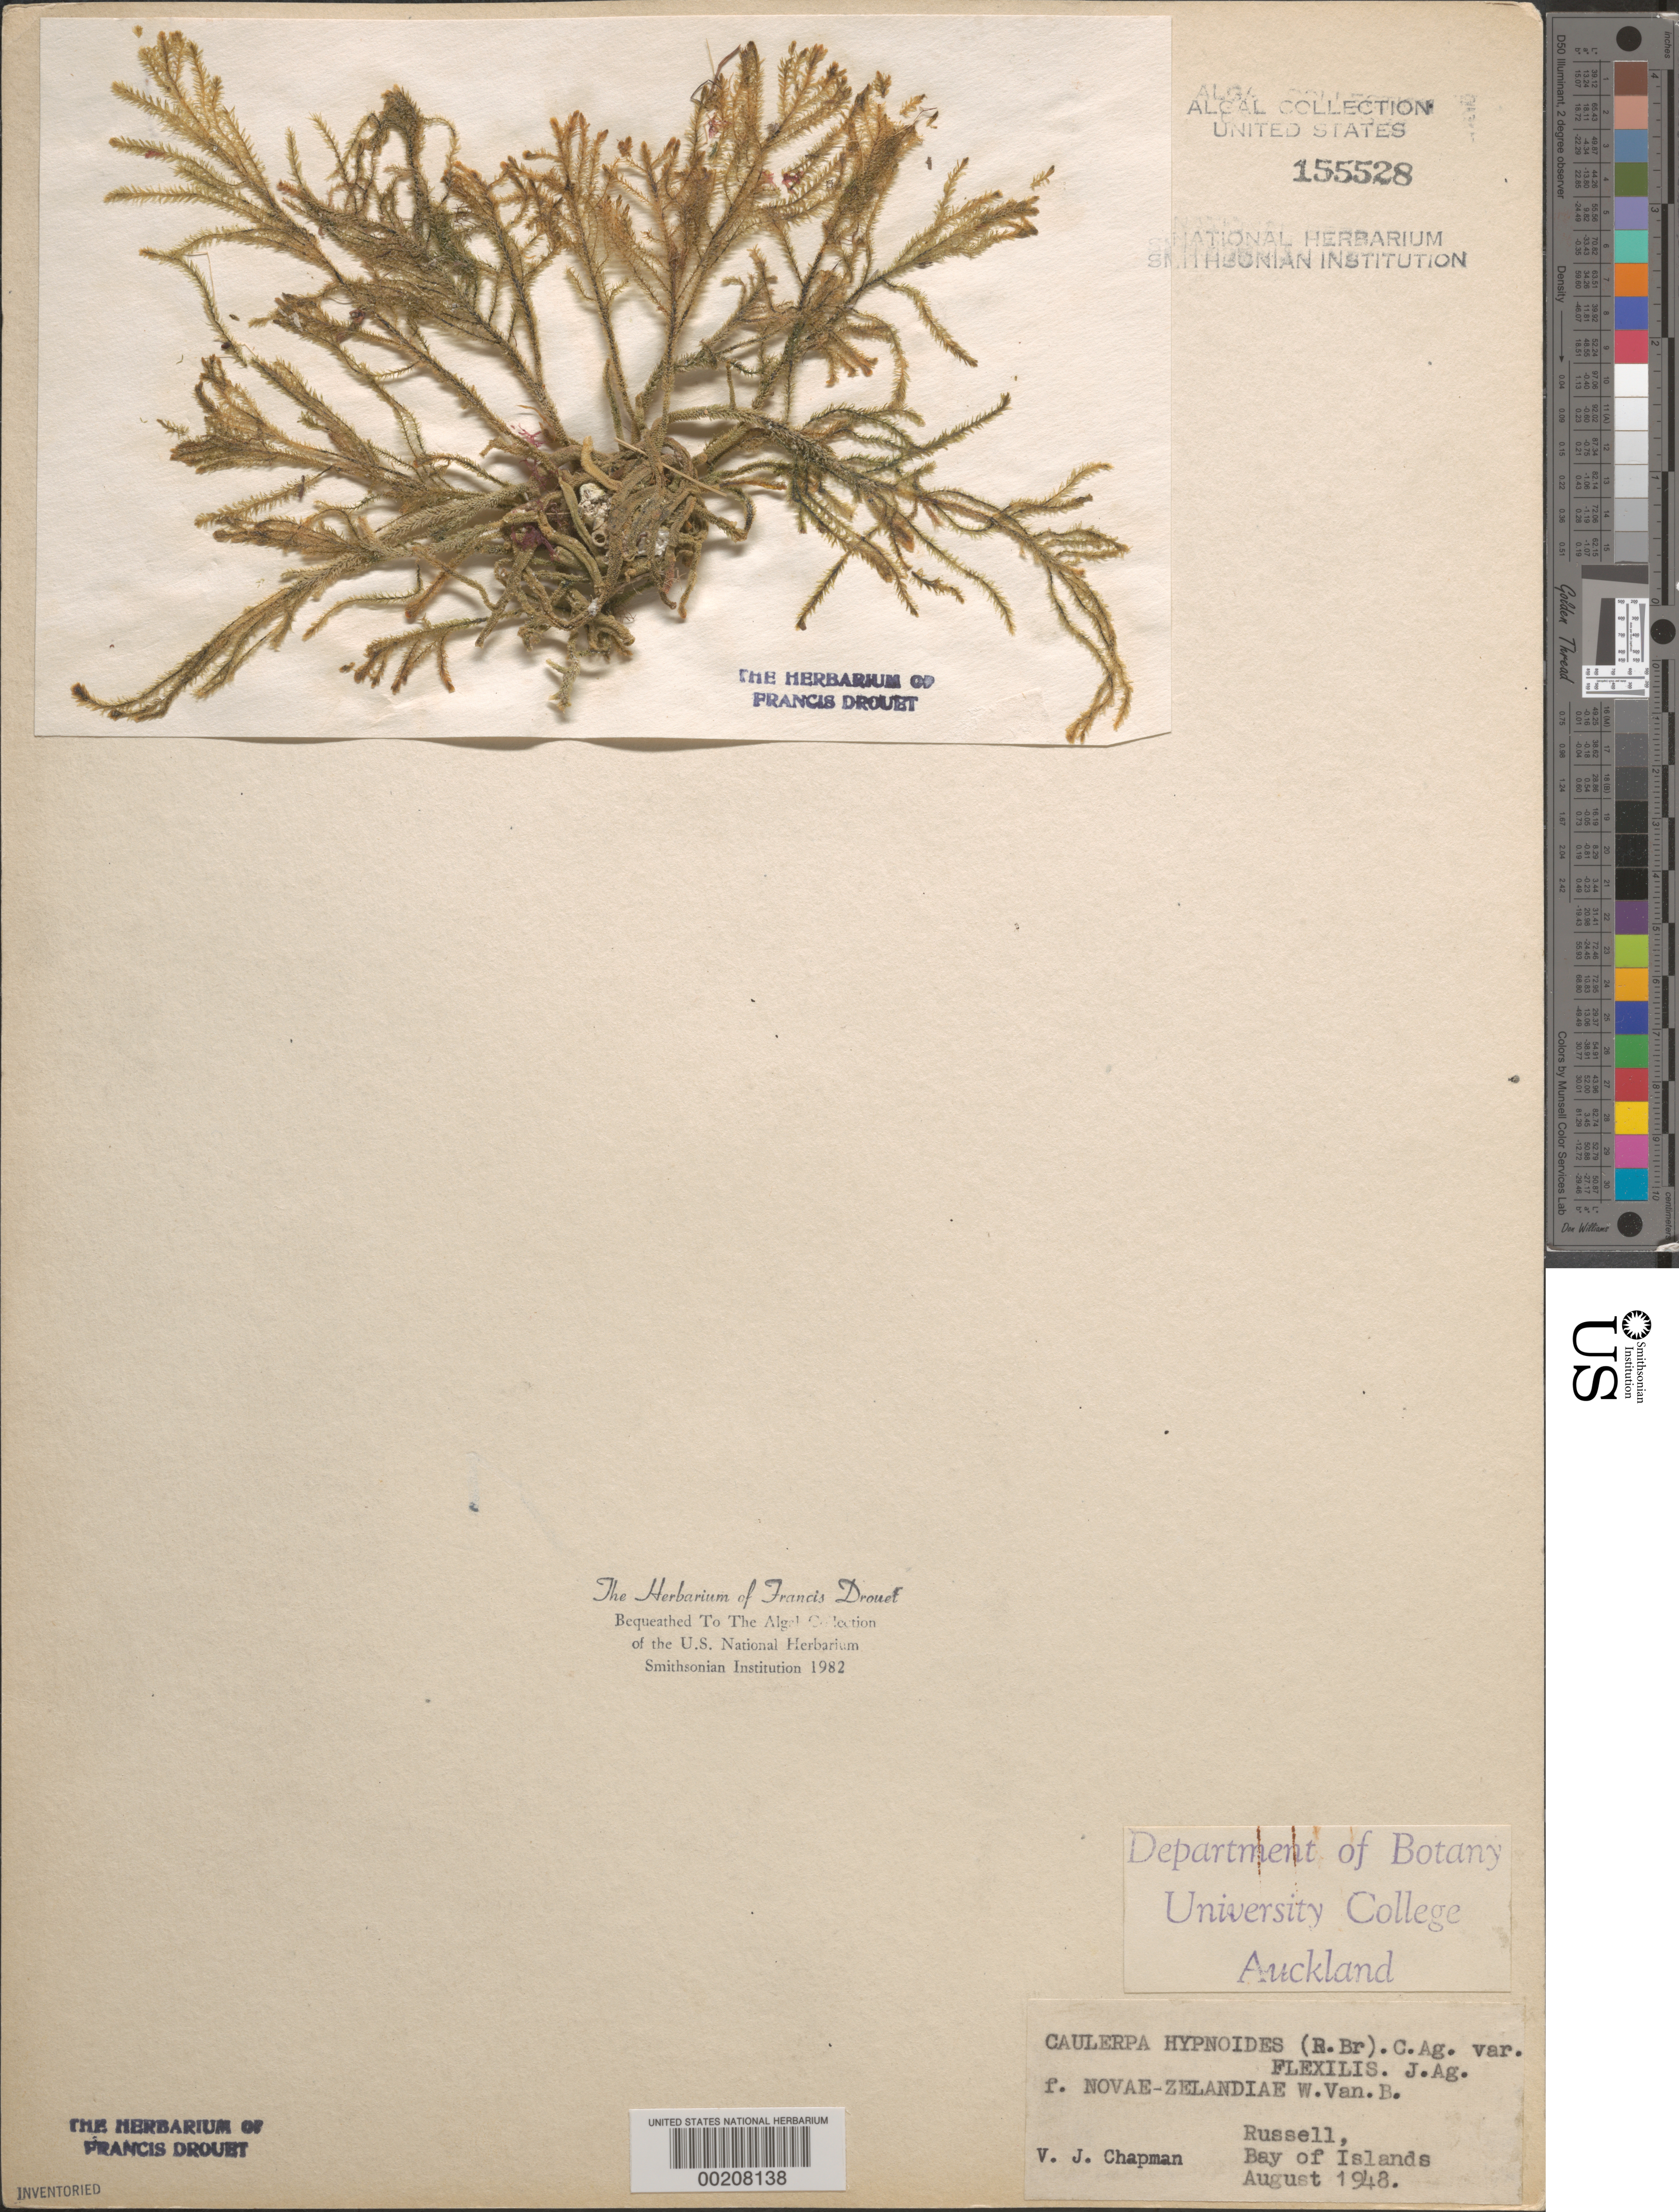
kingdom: Plantae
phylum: Chlorophyta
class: Ulvophyceae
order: Bryopsidales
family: Caulerpaceae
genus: Caulerpa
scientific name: Caulerpa flexilis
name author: J.V.Lamouroux ex C. Agardh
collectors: V. J. Chapman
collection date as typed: Aug 1948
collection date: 1948-08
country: New Zealand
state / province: Northland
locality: Russell, bay of islands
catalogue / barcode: US 155528